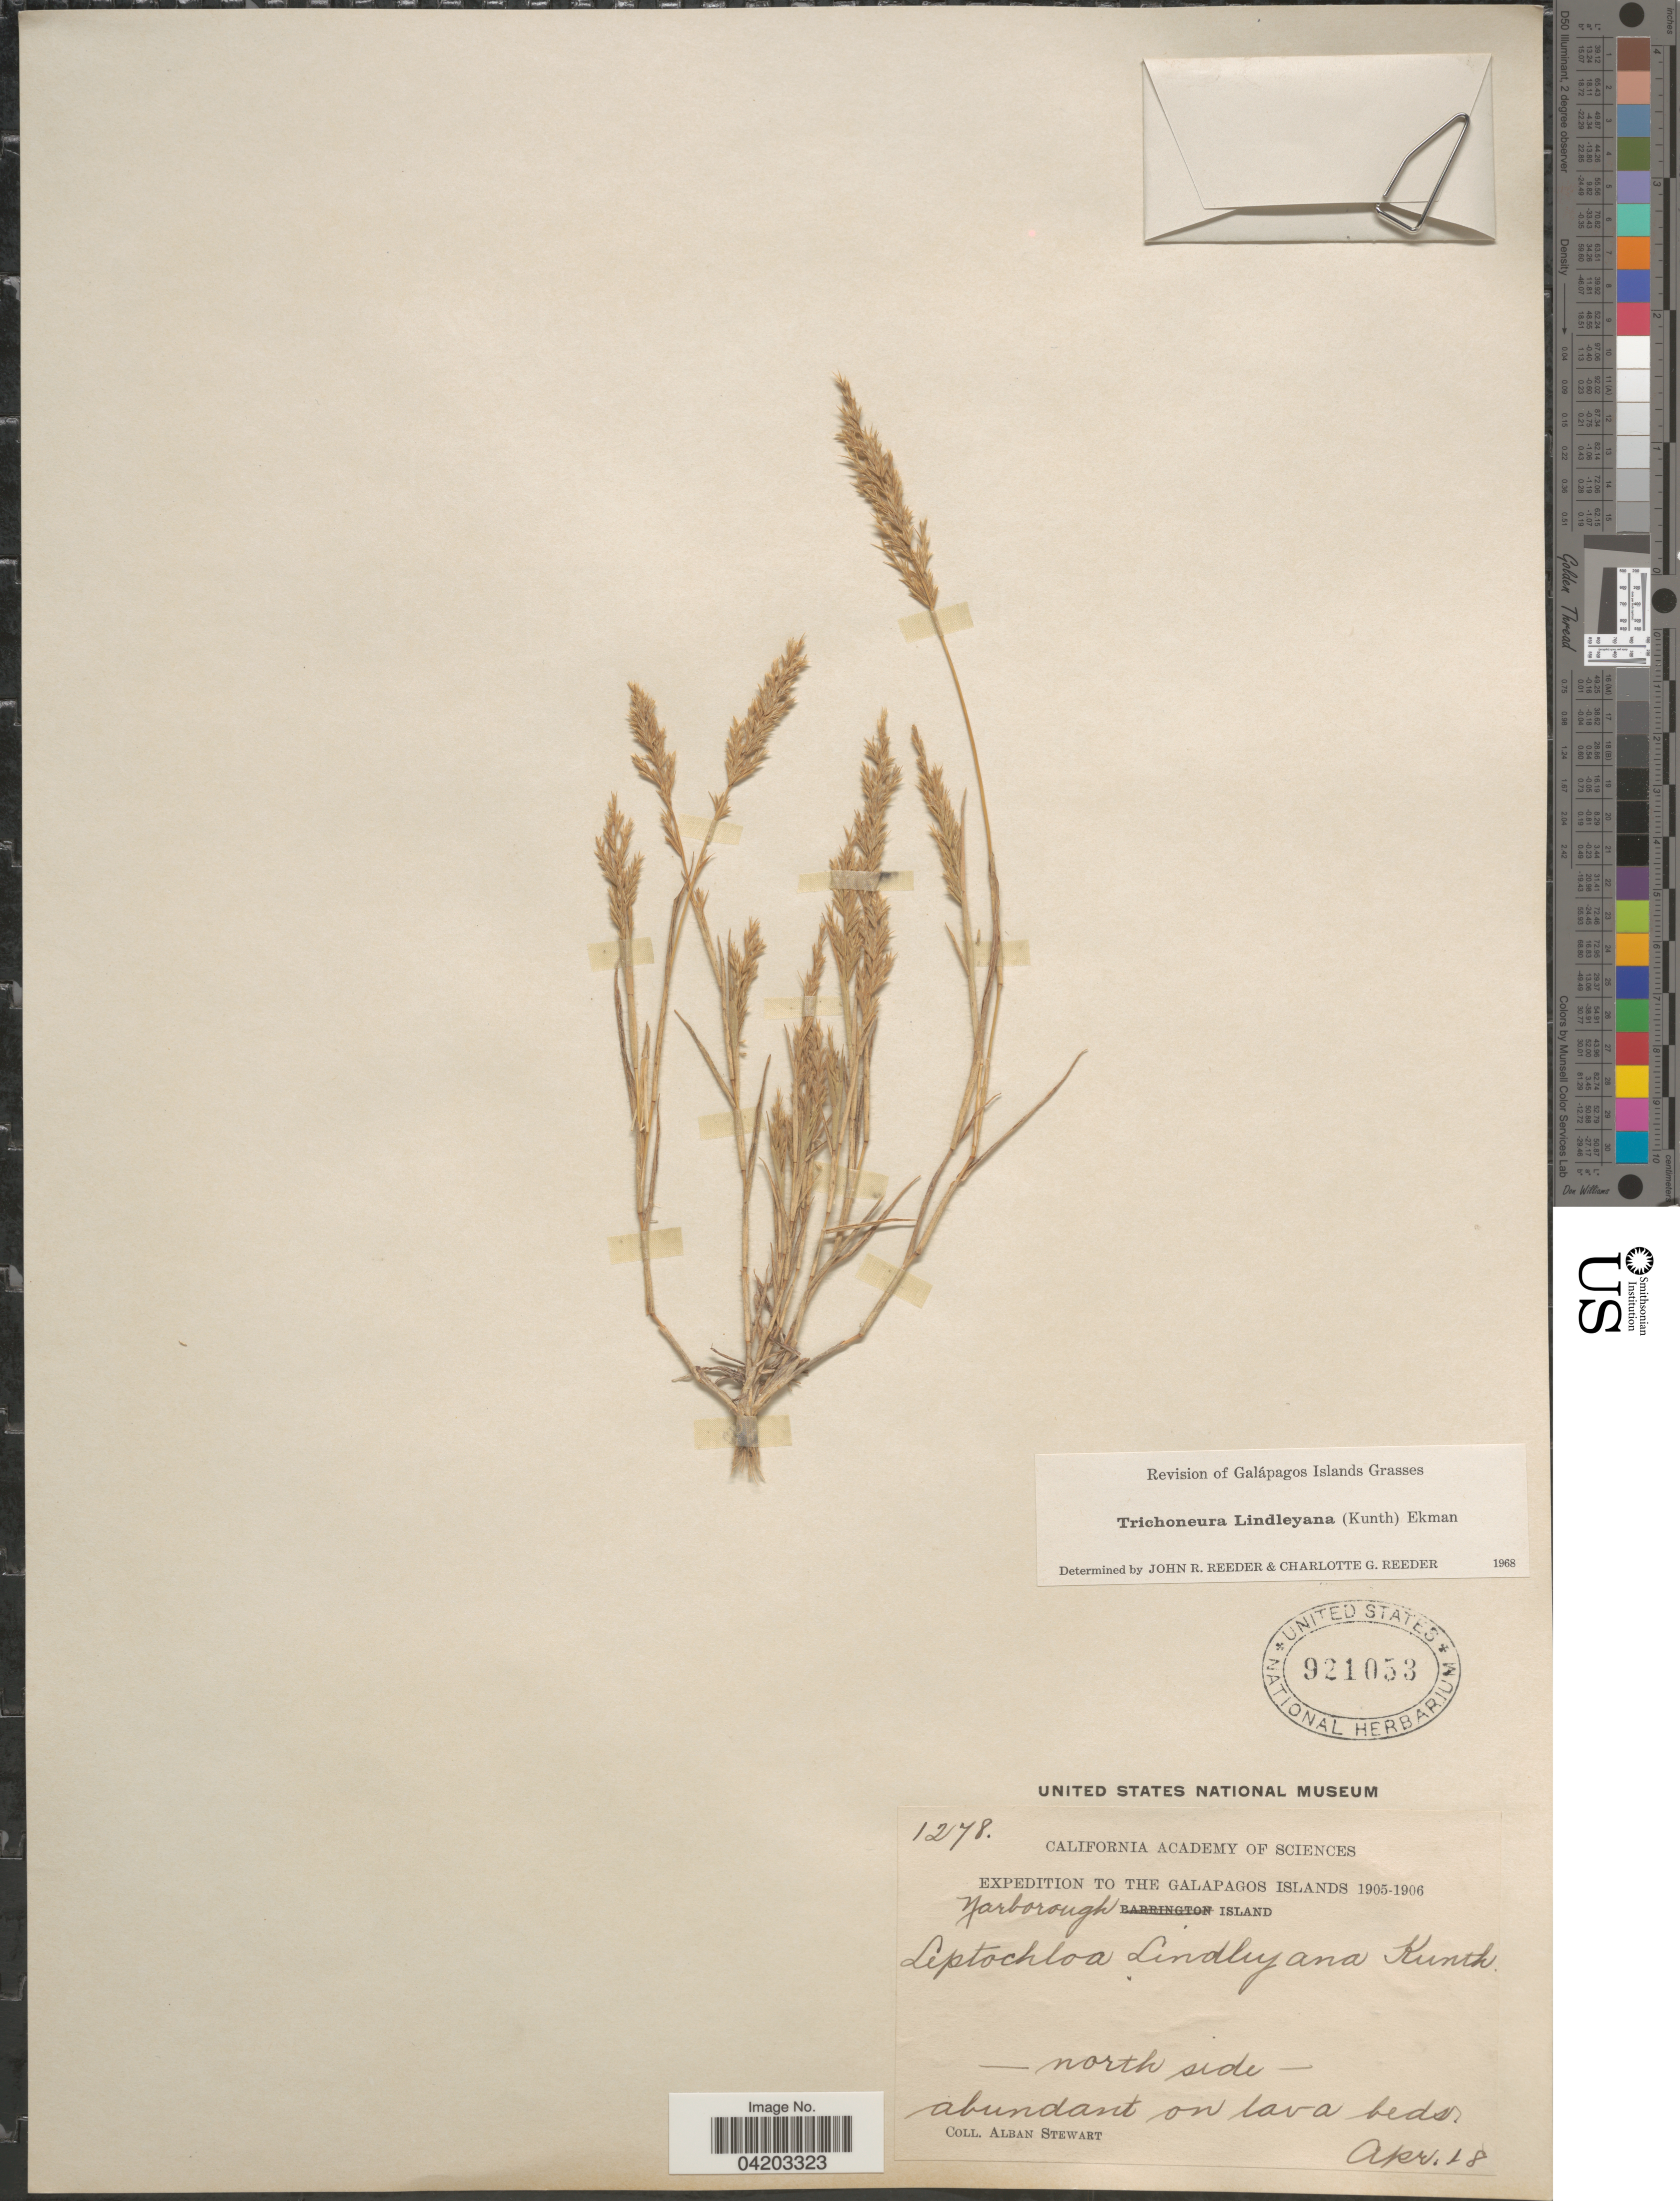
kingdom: Plantae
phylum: Tracheophyta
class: Liliopsida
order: Poales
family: Poaceae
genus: Trichoneura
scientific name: Trichoneura lindleyana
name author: (Kunth) Ekman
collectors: A. Stewart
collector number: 1278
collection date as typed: Apr. 18 1905-1906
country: Ecuador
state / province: Colón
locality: Expedition to the Galapagos Islands 1905-1906. Narborough Island. North side.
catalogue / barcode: US 921053